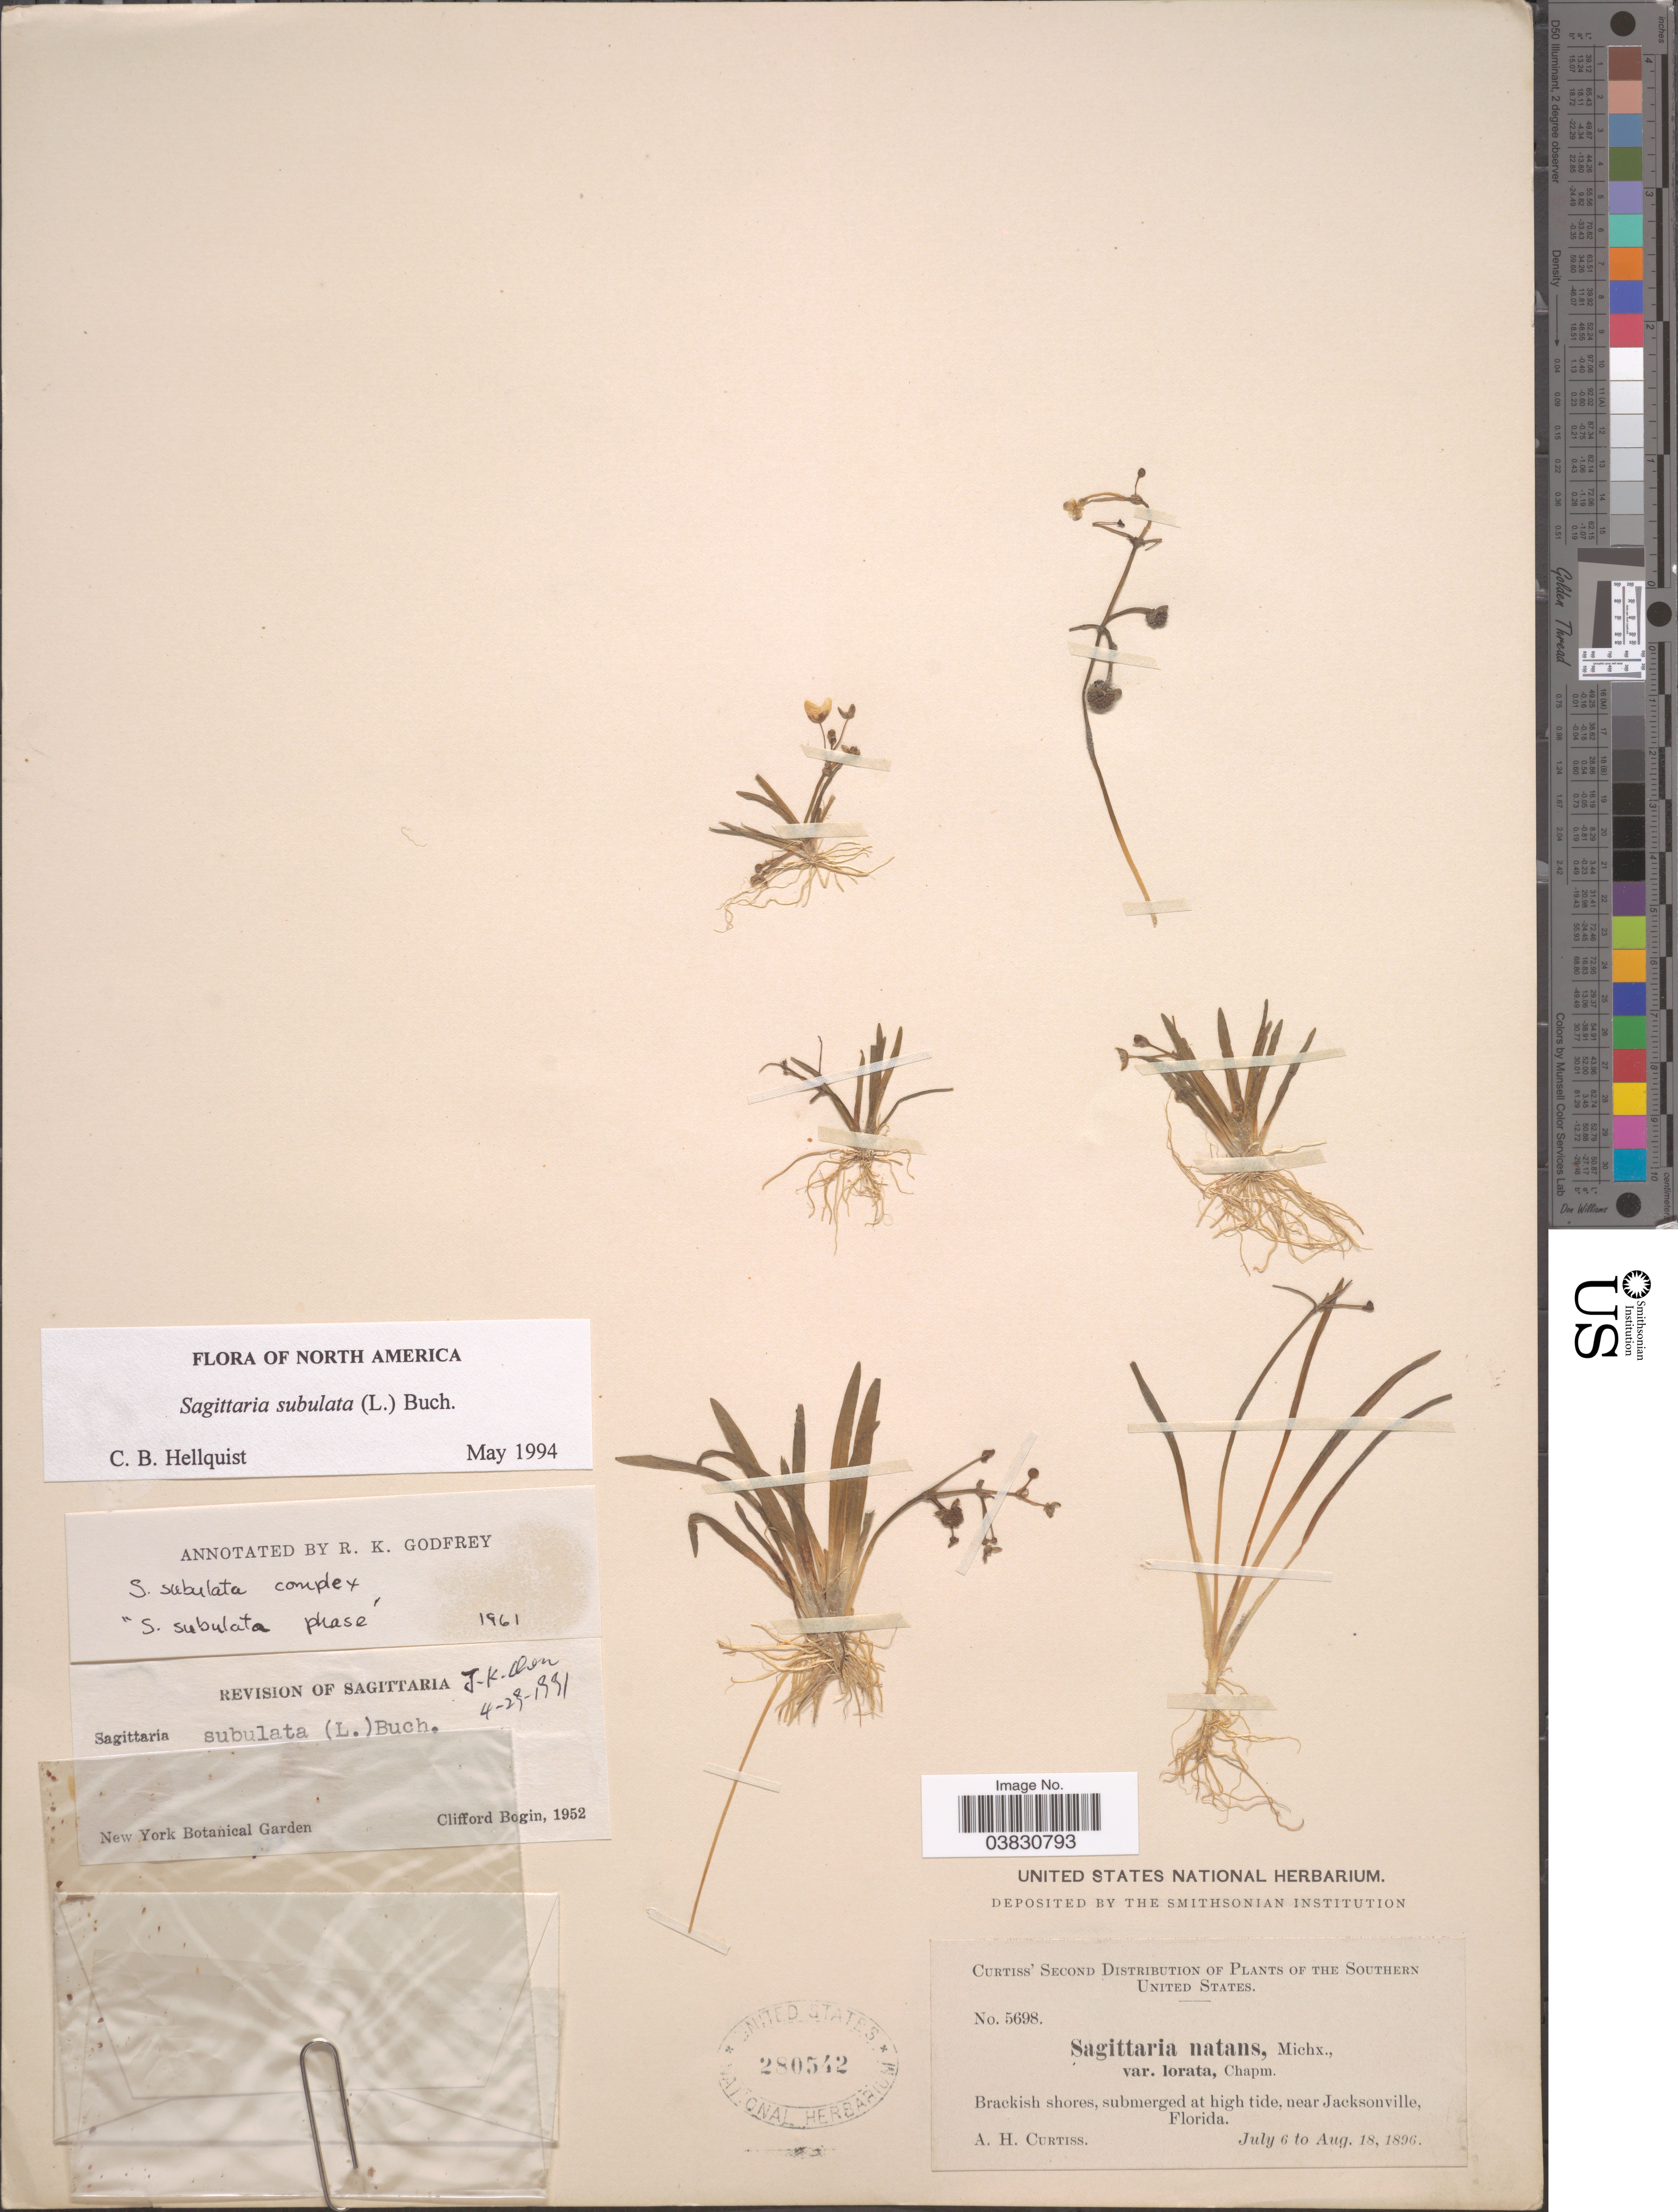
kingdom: Plantae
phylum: Tracheophyta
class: Liliopsida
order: Alismatales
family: Alismataceae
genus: Sagittaria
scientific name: Sagittaria subulata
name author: (L.) Buchenau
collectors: A. H. Curtiss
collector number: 5698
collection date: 1896-07-06/1896-08-18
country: United States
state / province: Florida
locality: The Southern United States. Brackish shores, submerged at high tide, near Jacksonville.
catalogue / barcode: US 280542